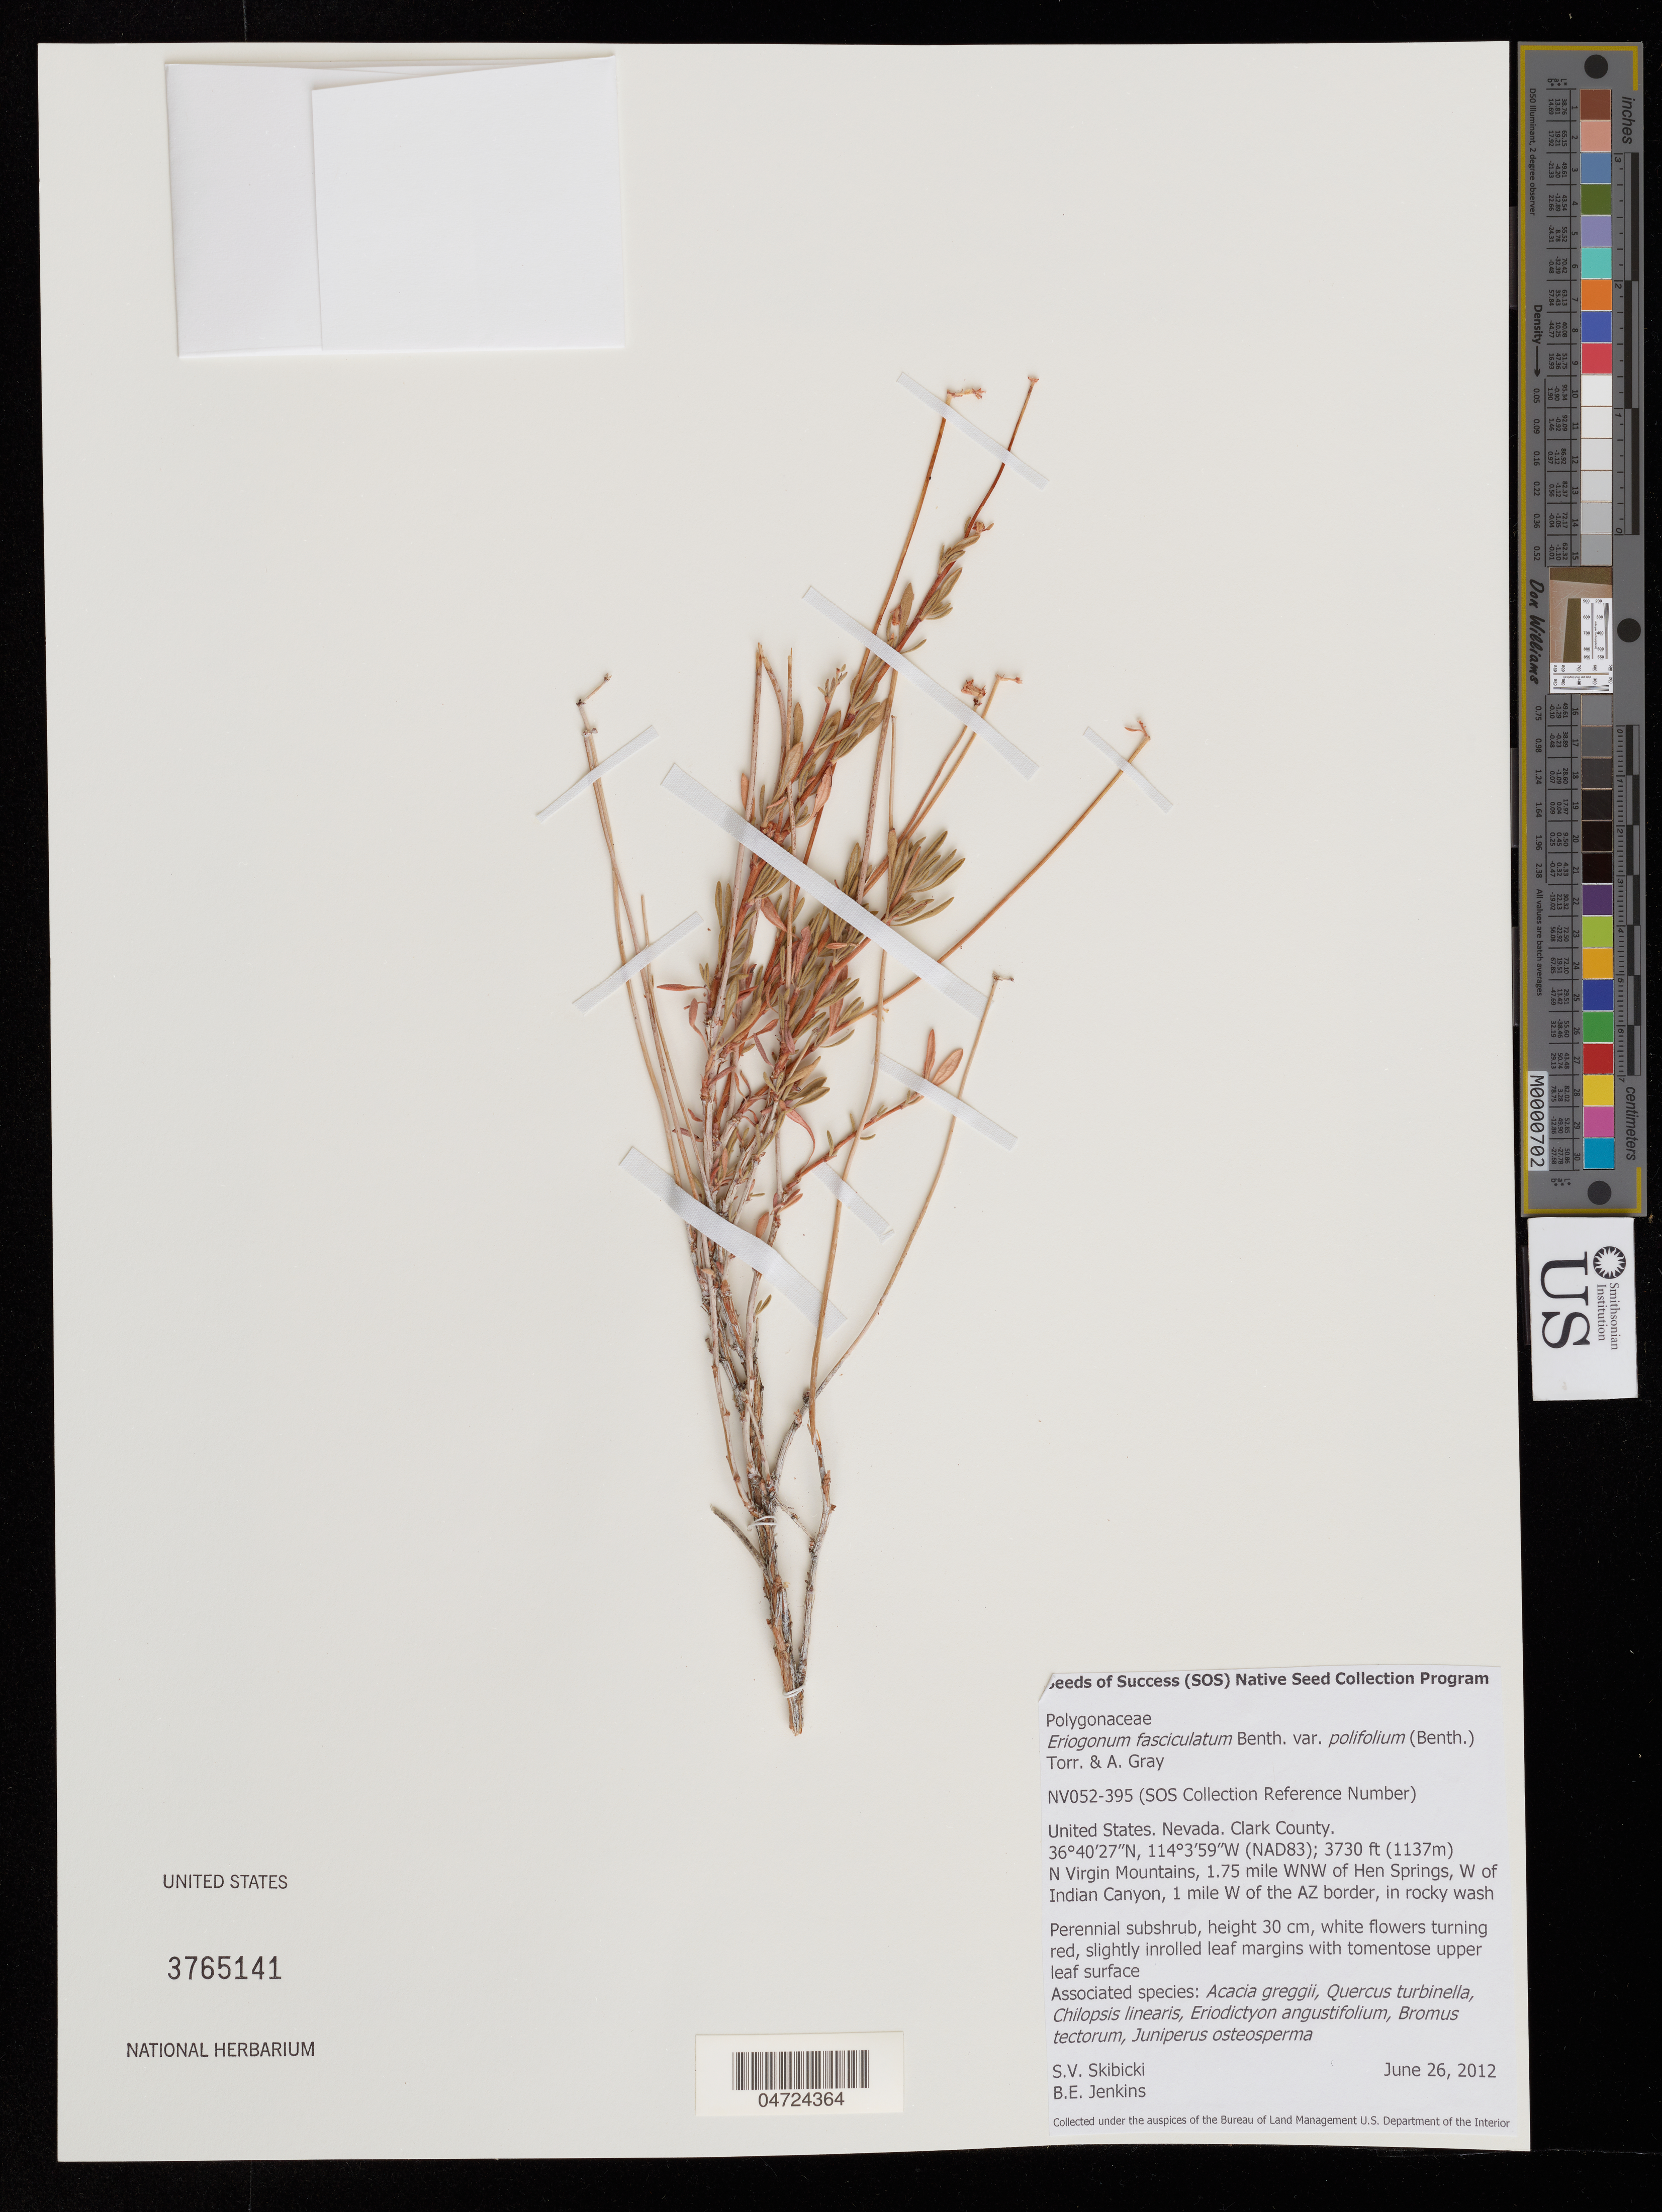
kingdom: Plantae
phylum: Tracheophyta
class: Magnoliopsida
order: Caryophyllales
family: Polygonaceae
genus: Eriogonum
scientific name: Eriogonum fasciculatum var. polifolium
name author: (Benth.) Torr. & A. Gray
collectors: S. Skibicki & B. Jenkins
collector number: NV052-395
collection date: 2012-06-26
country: United States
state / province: Nevada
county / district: Clark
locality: Clark County. (NAD83). N Virgin Mountains, 1.75 mile WNW of Hen Springs, W of Indian Canyon, 1 mile W of the AZ border, in rocky wash.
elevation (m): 1137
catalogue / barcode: US 3765141